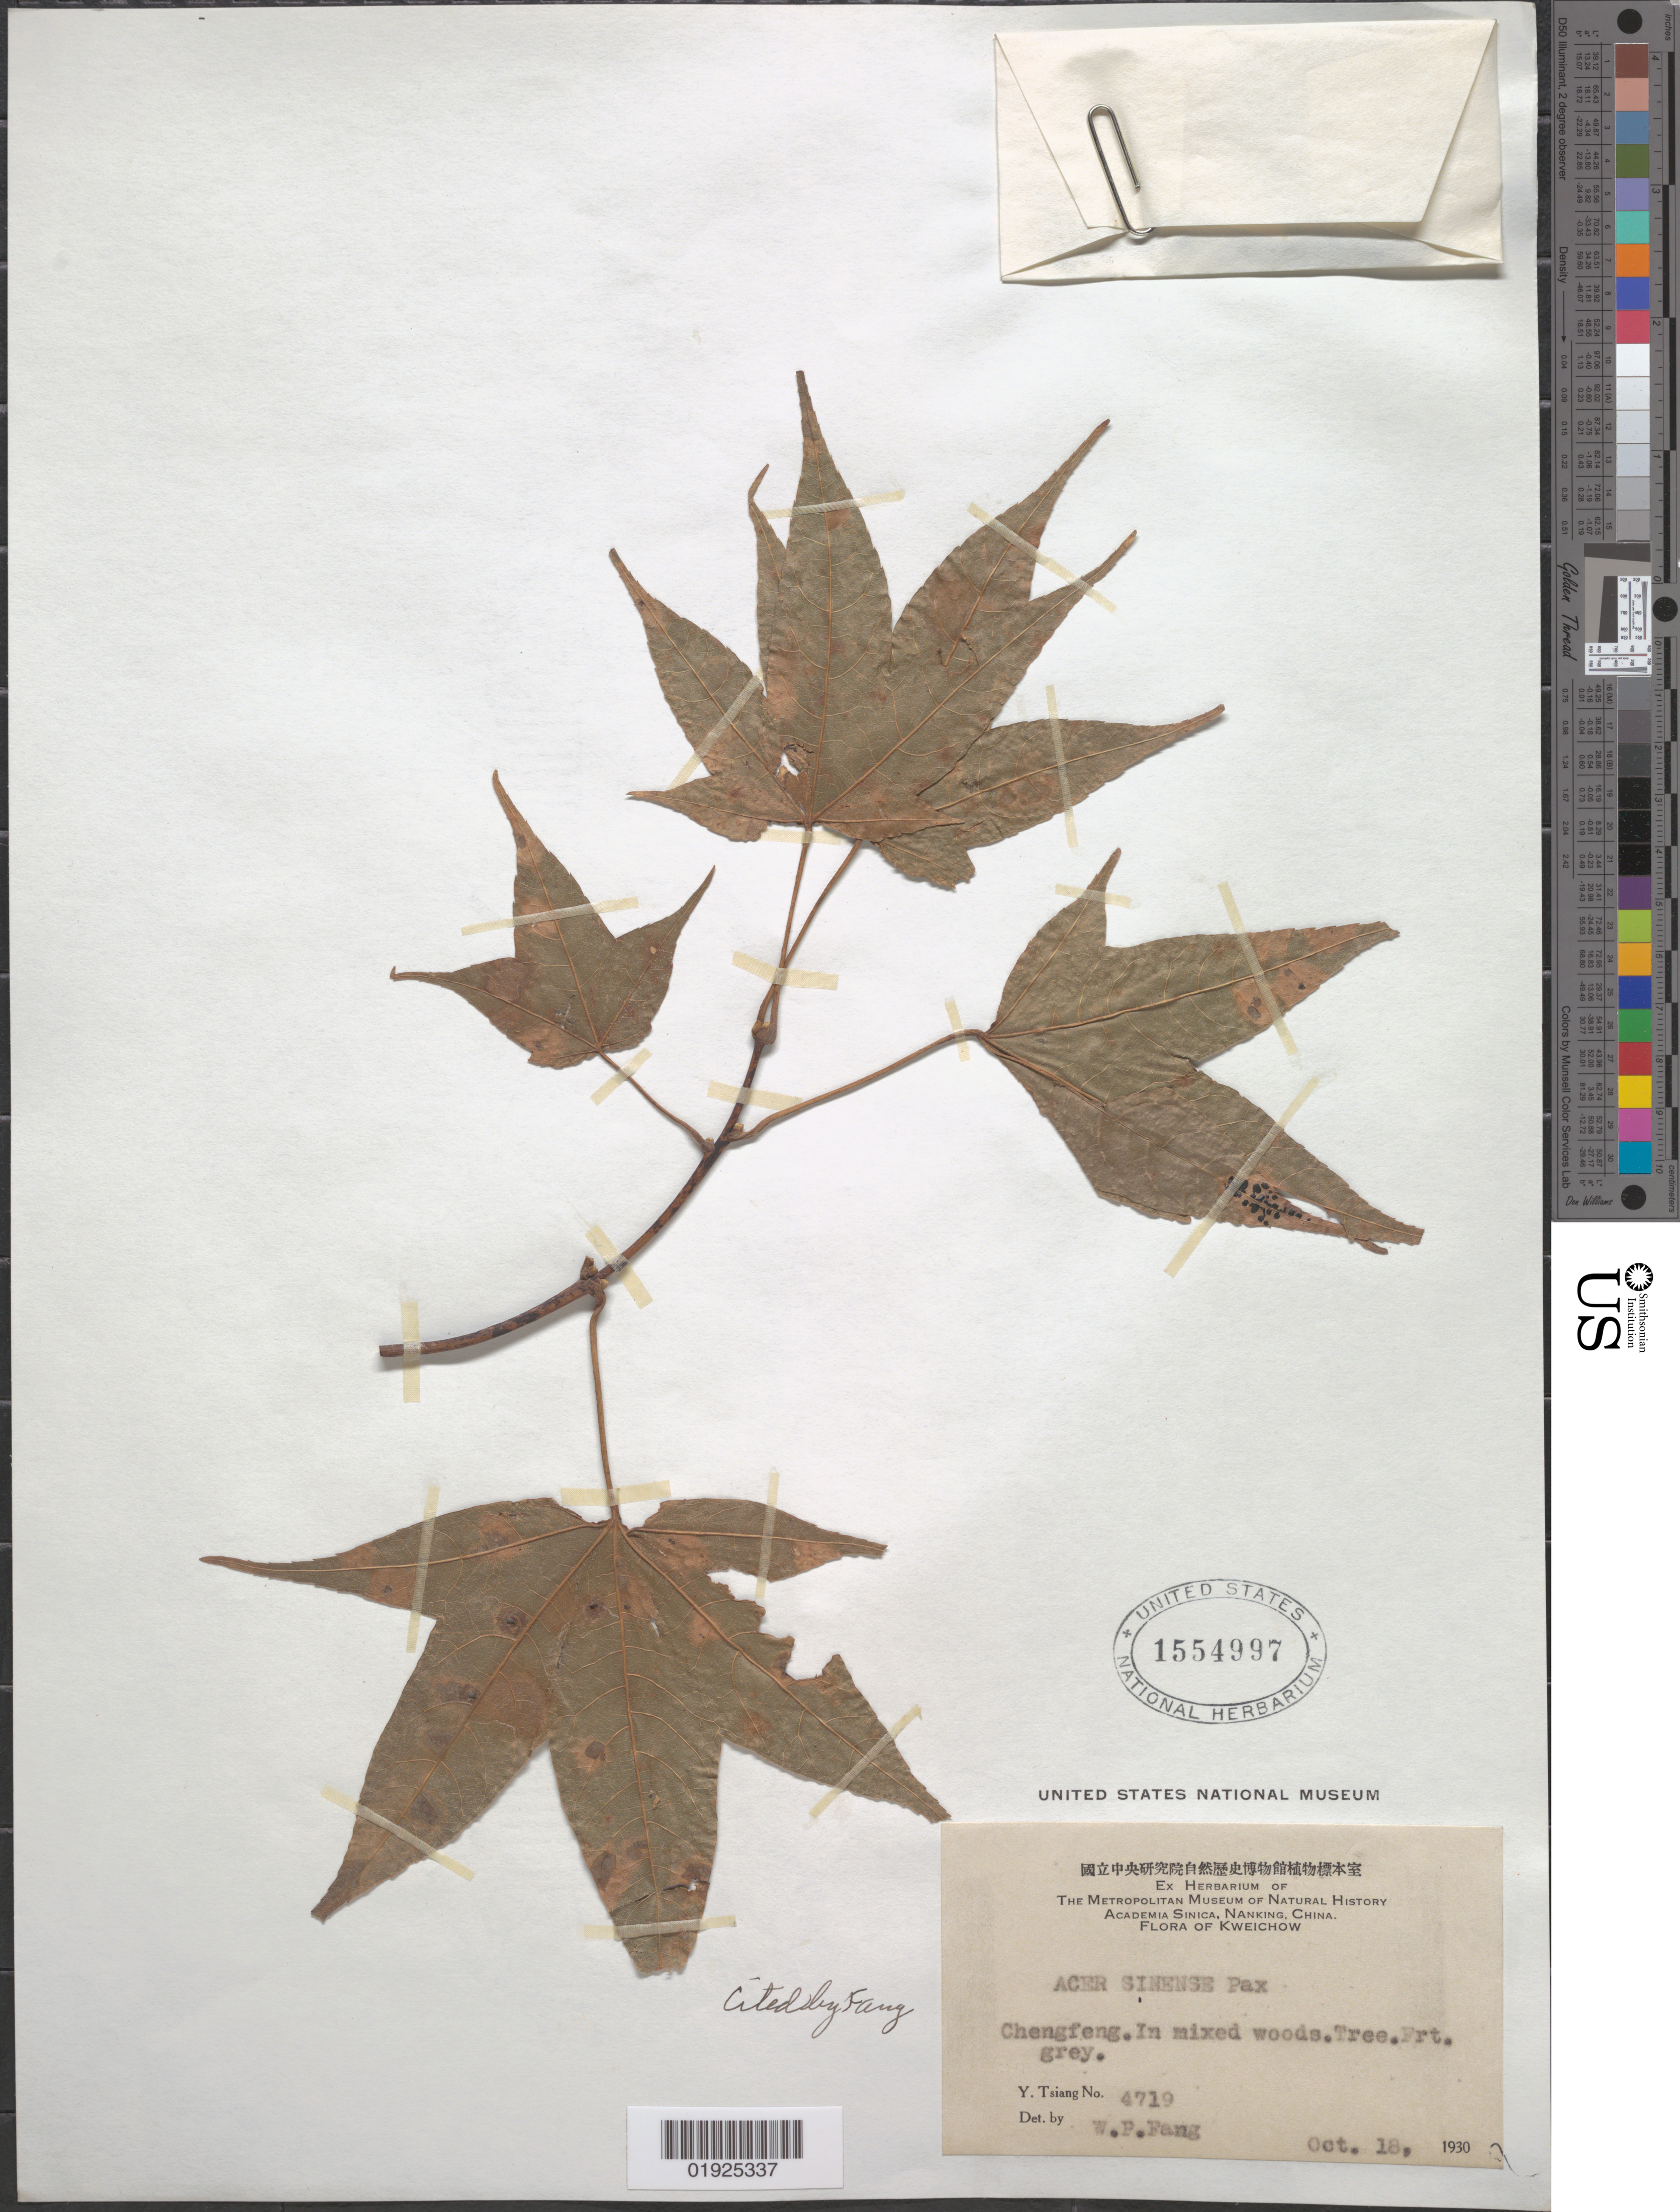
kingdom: Plantae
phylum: Tracheophyta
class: Magnoliopsida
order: Sapindales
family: Sapindaceae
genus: Acer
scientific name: Acer sinense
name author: Pax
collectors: W. P. Fang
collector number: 4719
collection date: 1930-10-18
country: China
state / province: Guizhou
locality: Kweichow [Guizhou]. Chengfeng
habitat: In mixed woods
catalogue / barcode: US 1554997